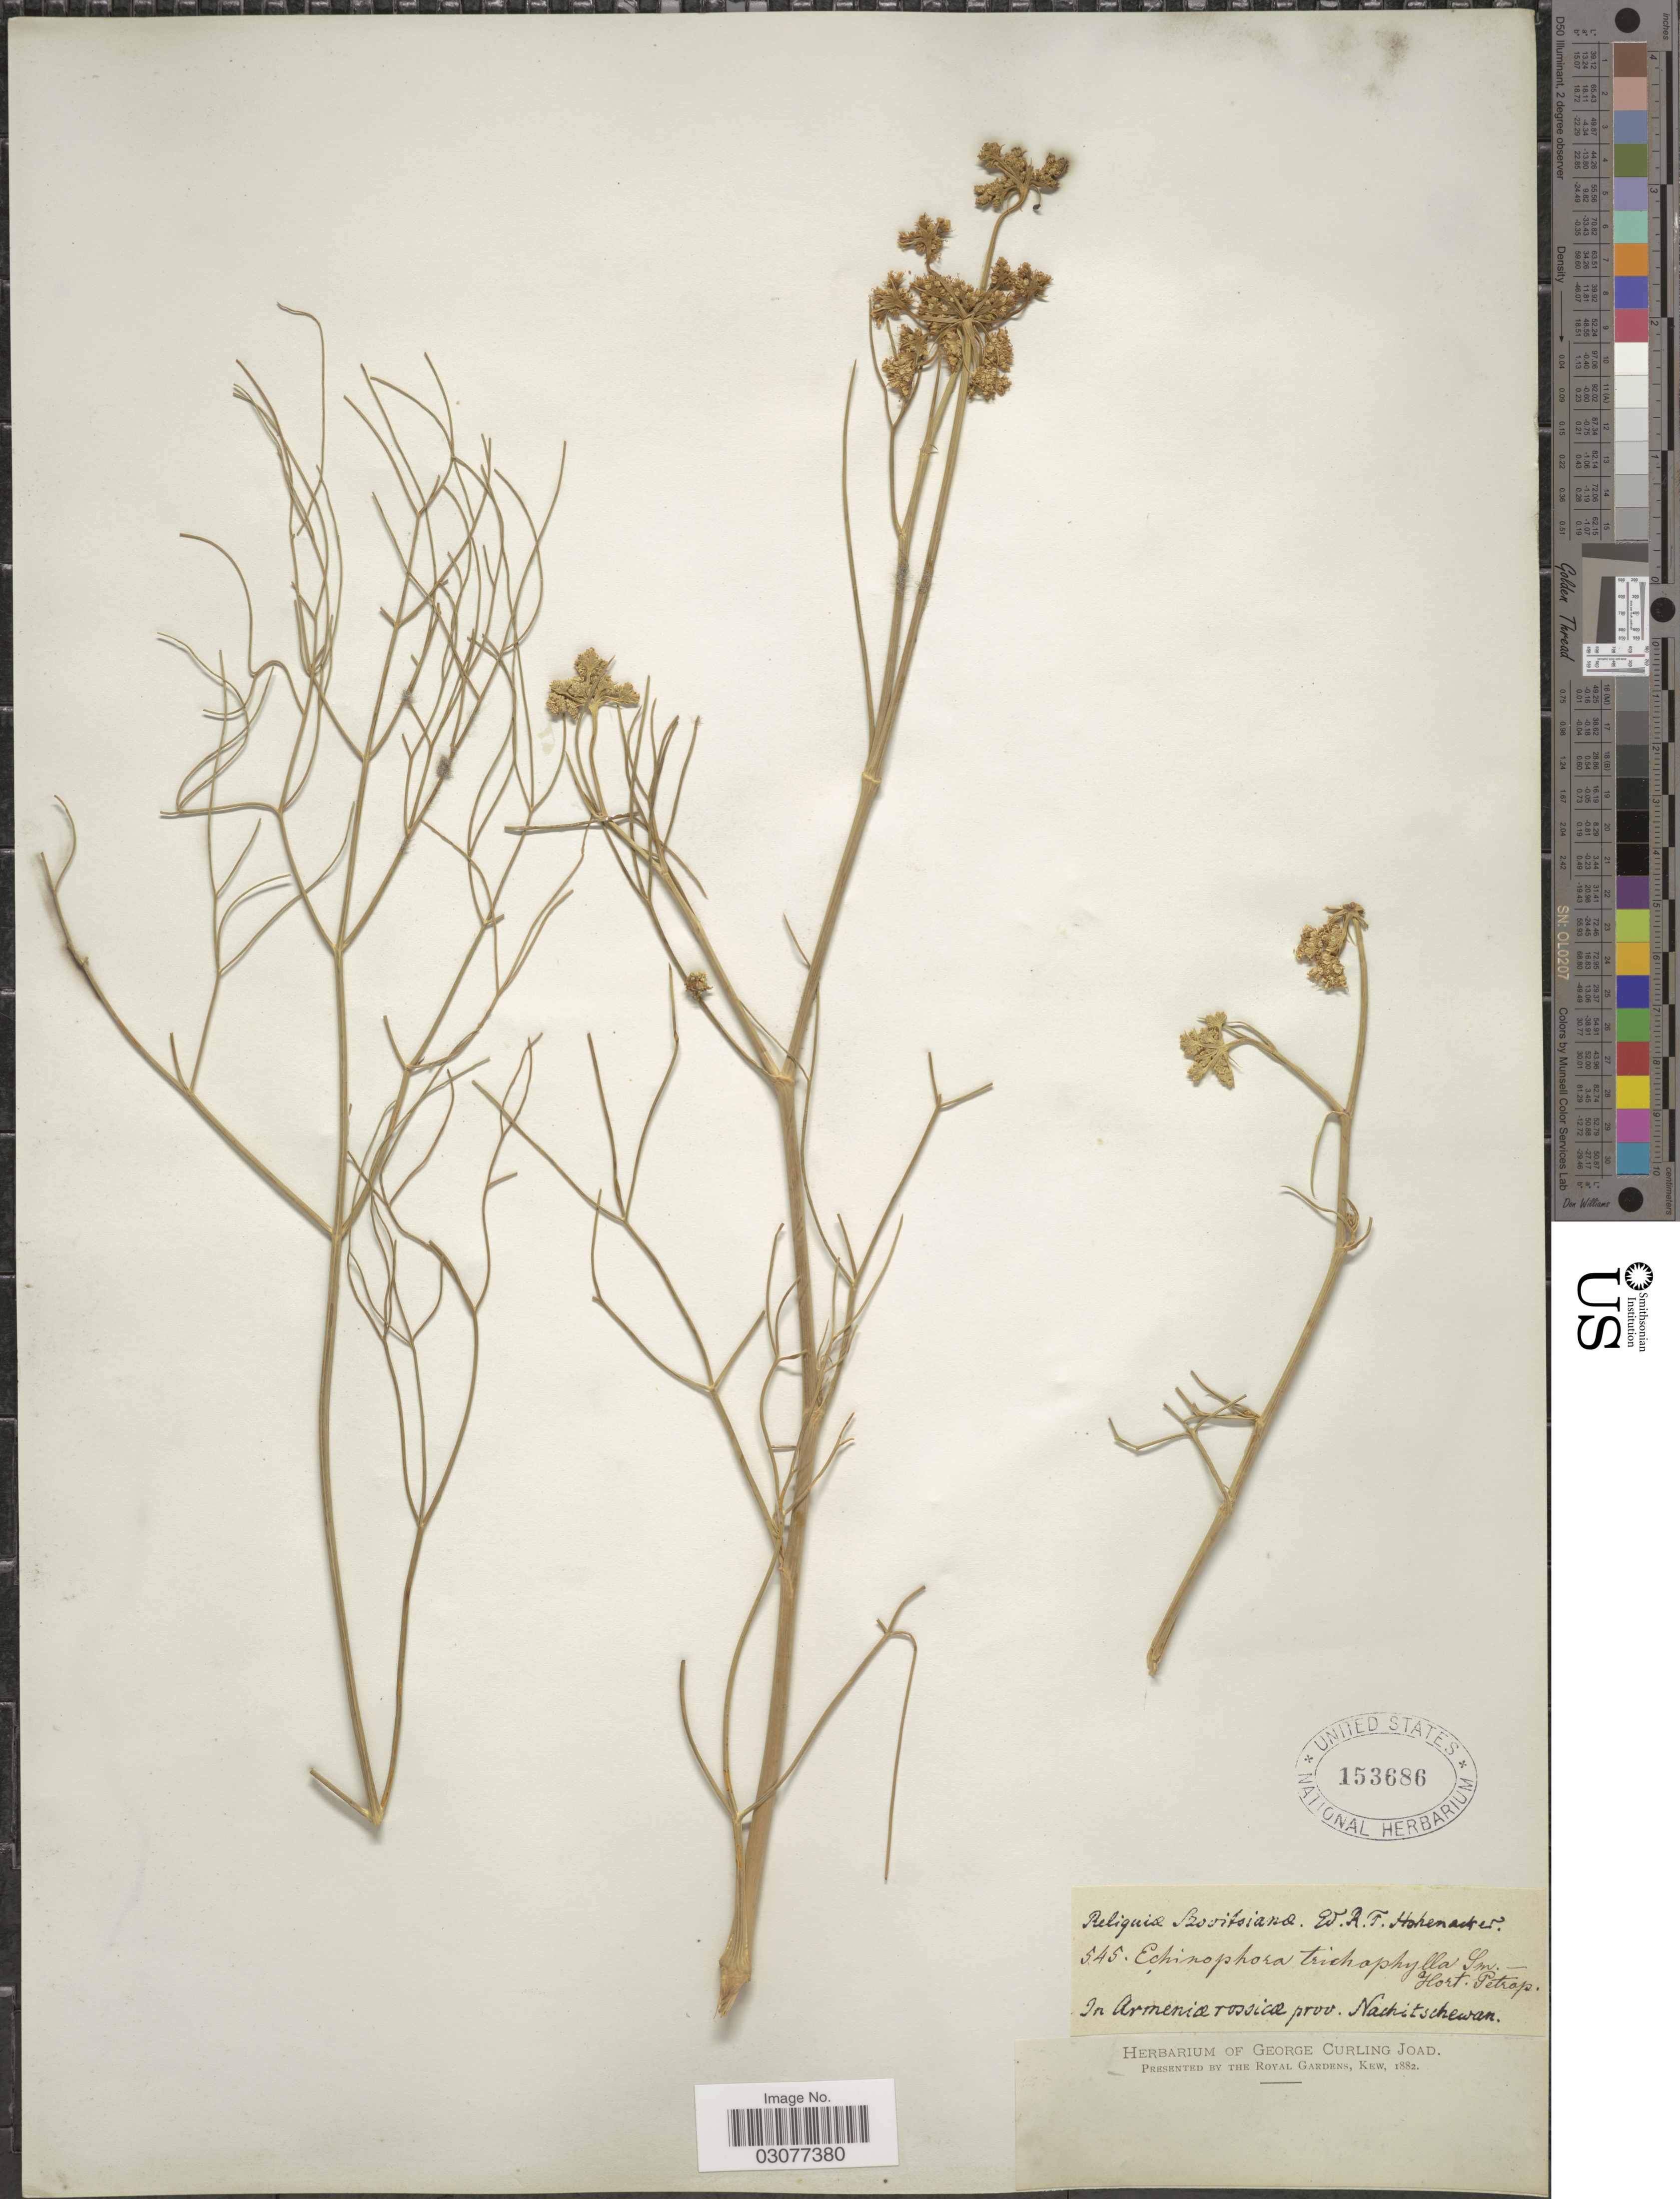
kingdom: Plantae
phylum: Tracheophyta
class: Magnoliopsida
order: Apiales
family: Apiaceae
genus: Echinophora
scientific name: Echinophora orientalis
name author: Hedge & Lamond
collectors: R. F. Hohenacker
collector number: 545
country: Armenia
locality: In Armeniæ rossicæ, prov. Nachitschewan.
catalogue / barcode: US 153686